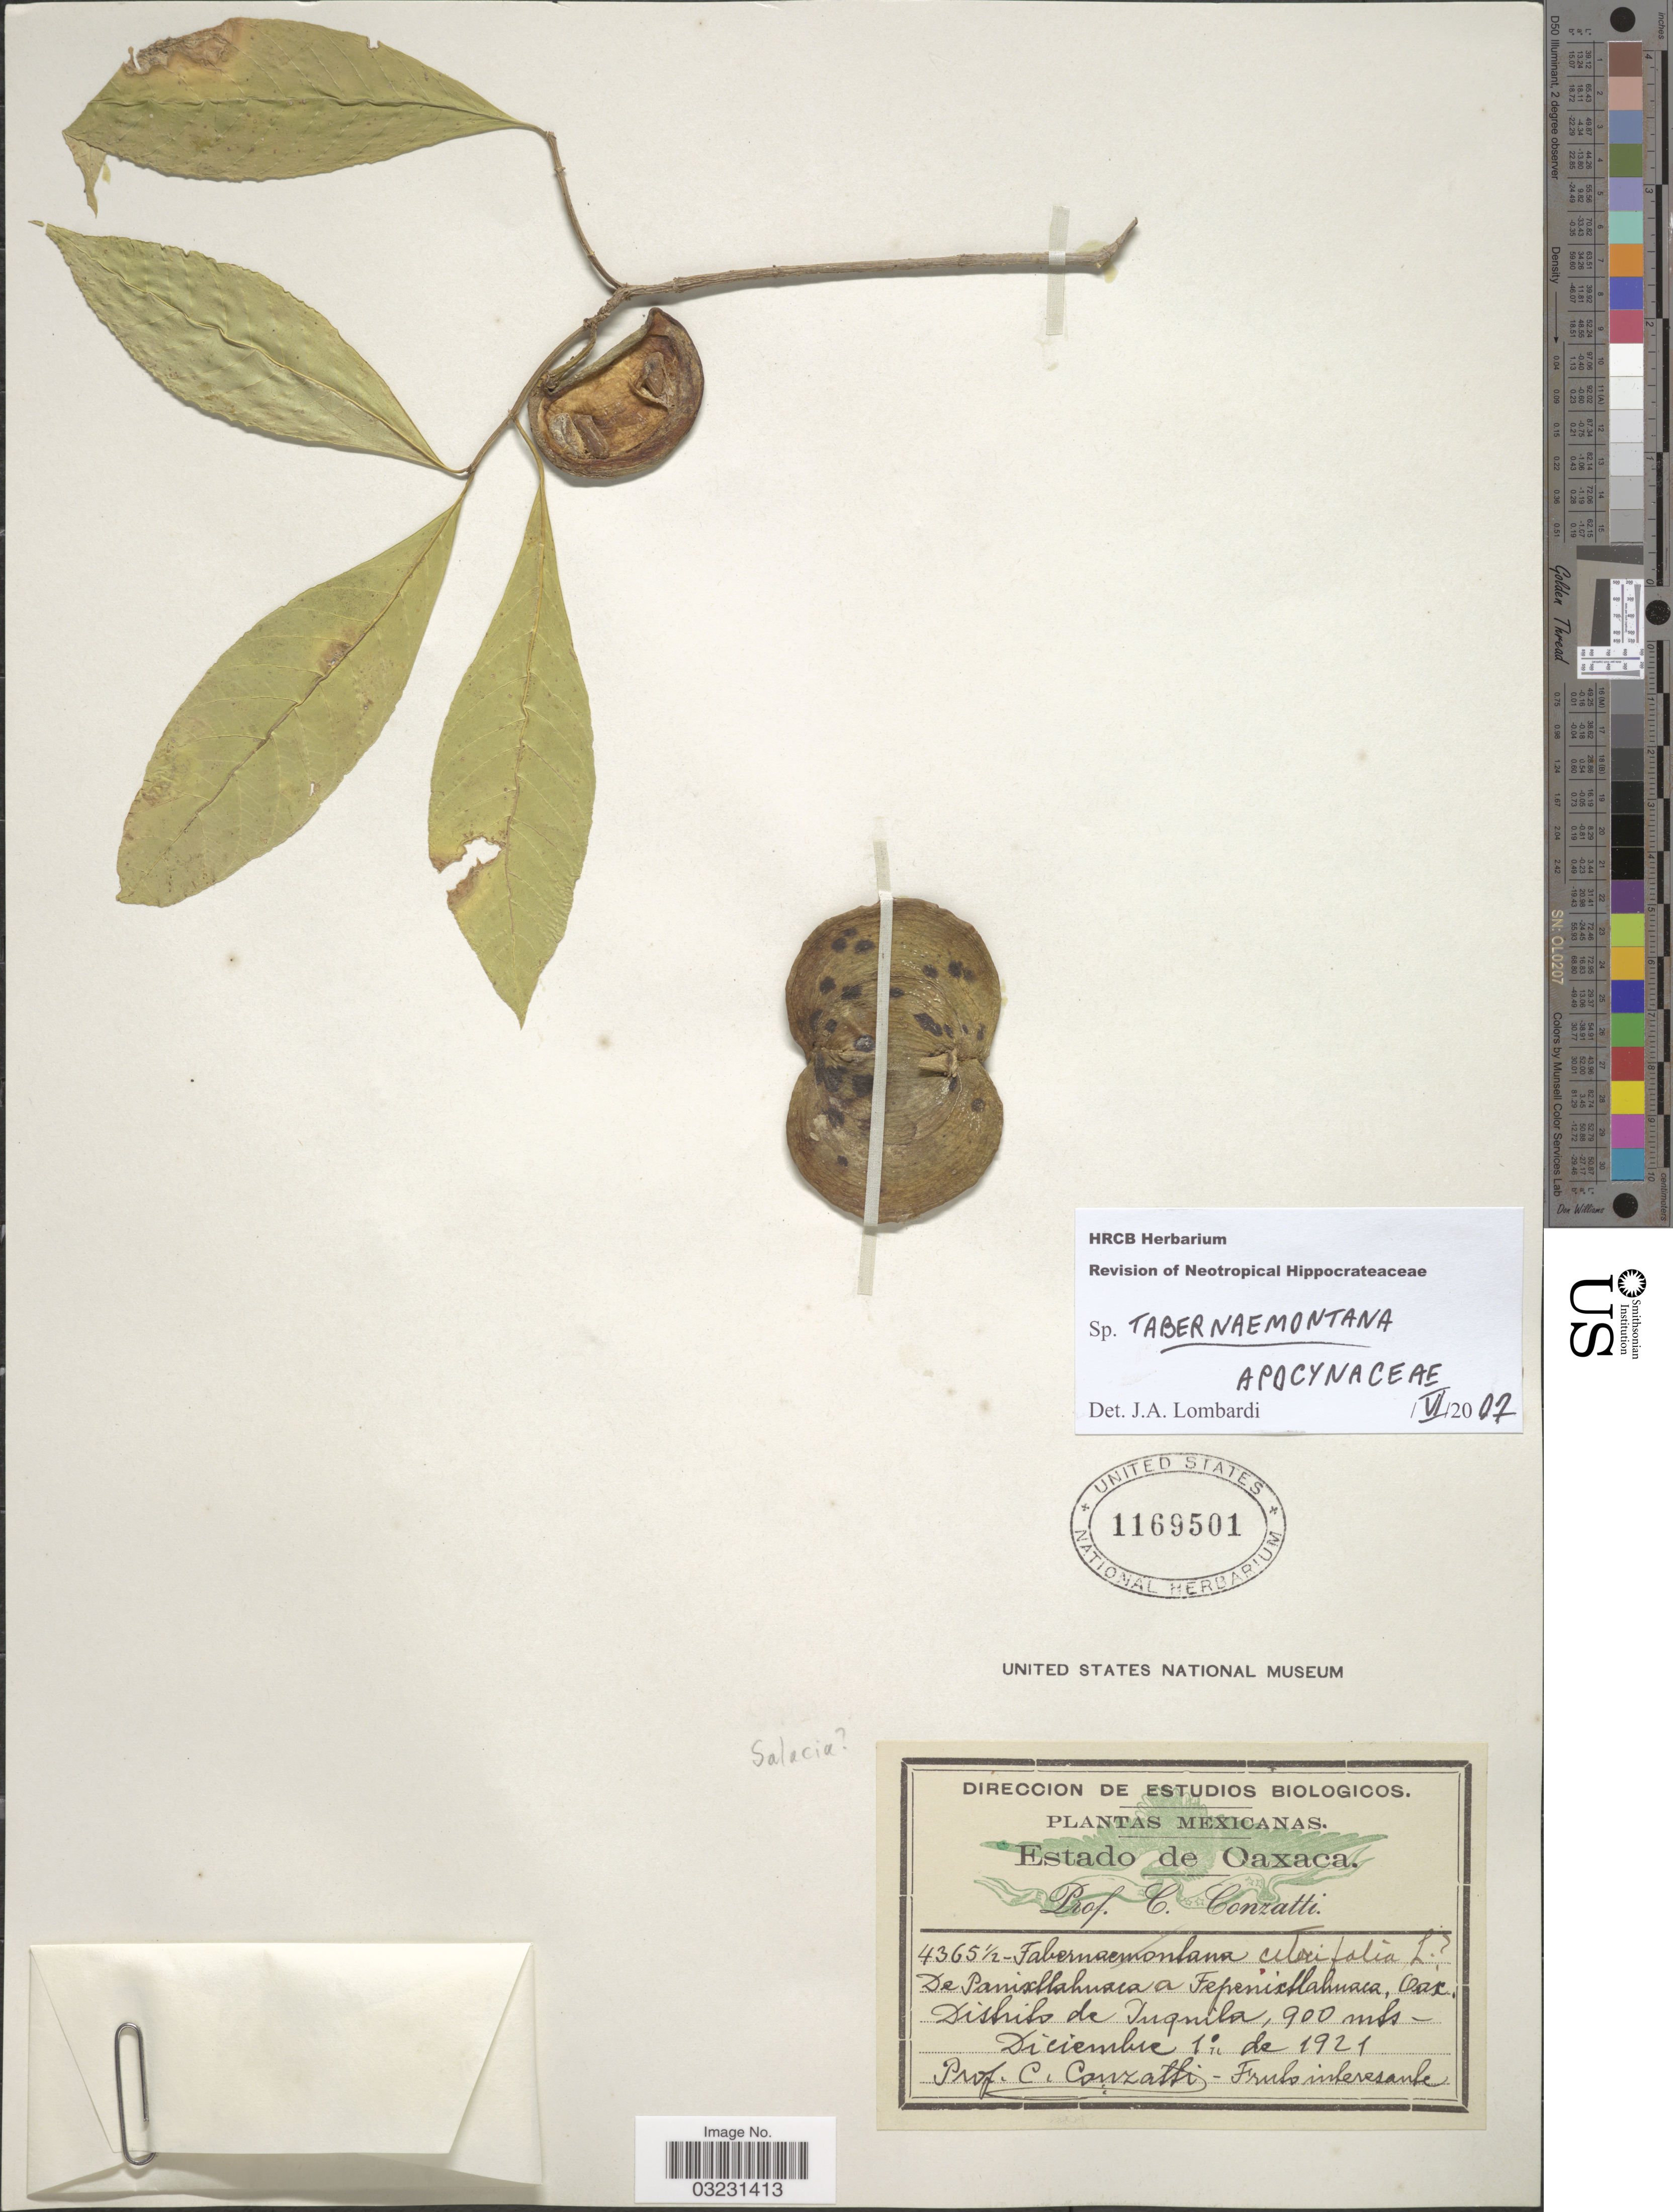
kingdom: Plantae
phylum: Tracheophyta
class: Magnoliopsida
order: Gentianales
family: Apocynaceae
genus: Tabernaemontana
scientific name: Tabernaemontana sp.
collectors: C. Conzatti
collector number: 4365½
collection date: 1921-12-01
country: Mexico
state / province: Oaxaca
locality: De Panixtlahuaca a Tepenixtlahuaca, Distrito de Tuquila.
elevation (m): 900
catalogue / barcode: US 1169501